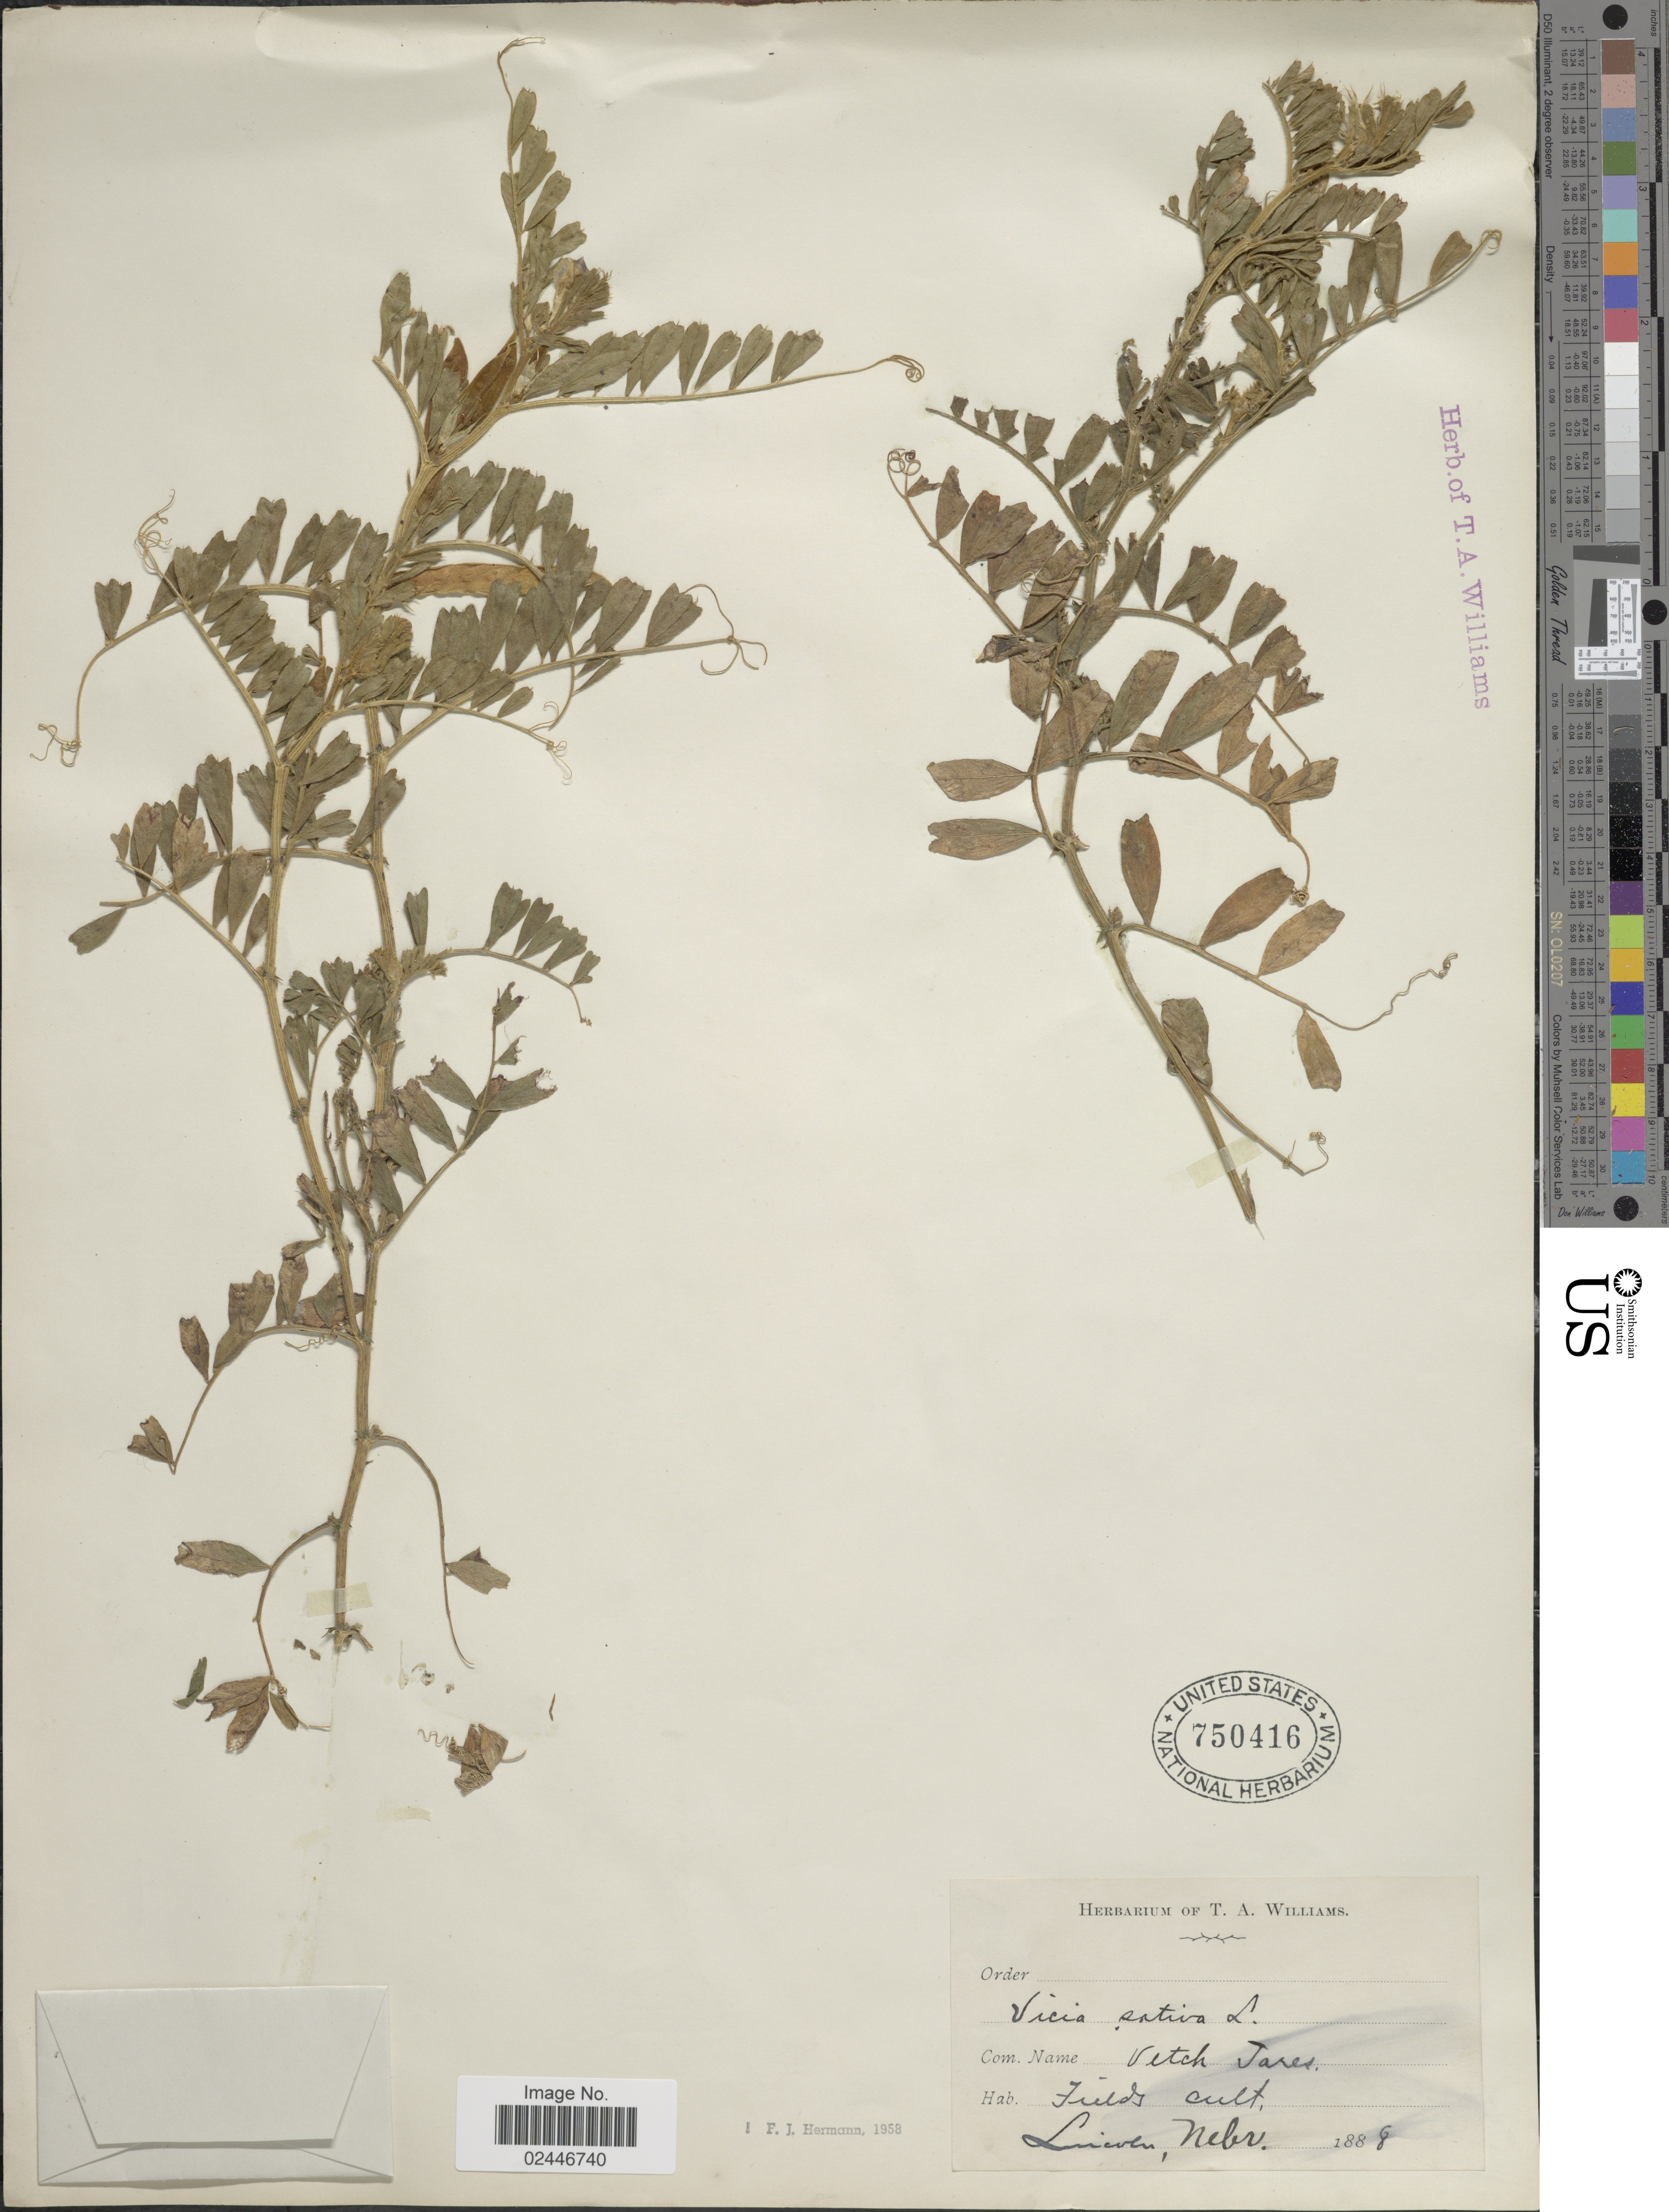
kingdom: Plantae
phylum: Tracheophyta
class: Magnoliopsida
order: Fabales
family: Fabaceae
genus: Vicia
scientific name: Vicia sativa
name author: L.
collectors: ex herb. Thos. A. Williams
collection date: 1888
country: United States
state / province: Nebraska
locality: Fields cult., Lincoln.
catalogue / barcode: US 750416